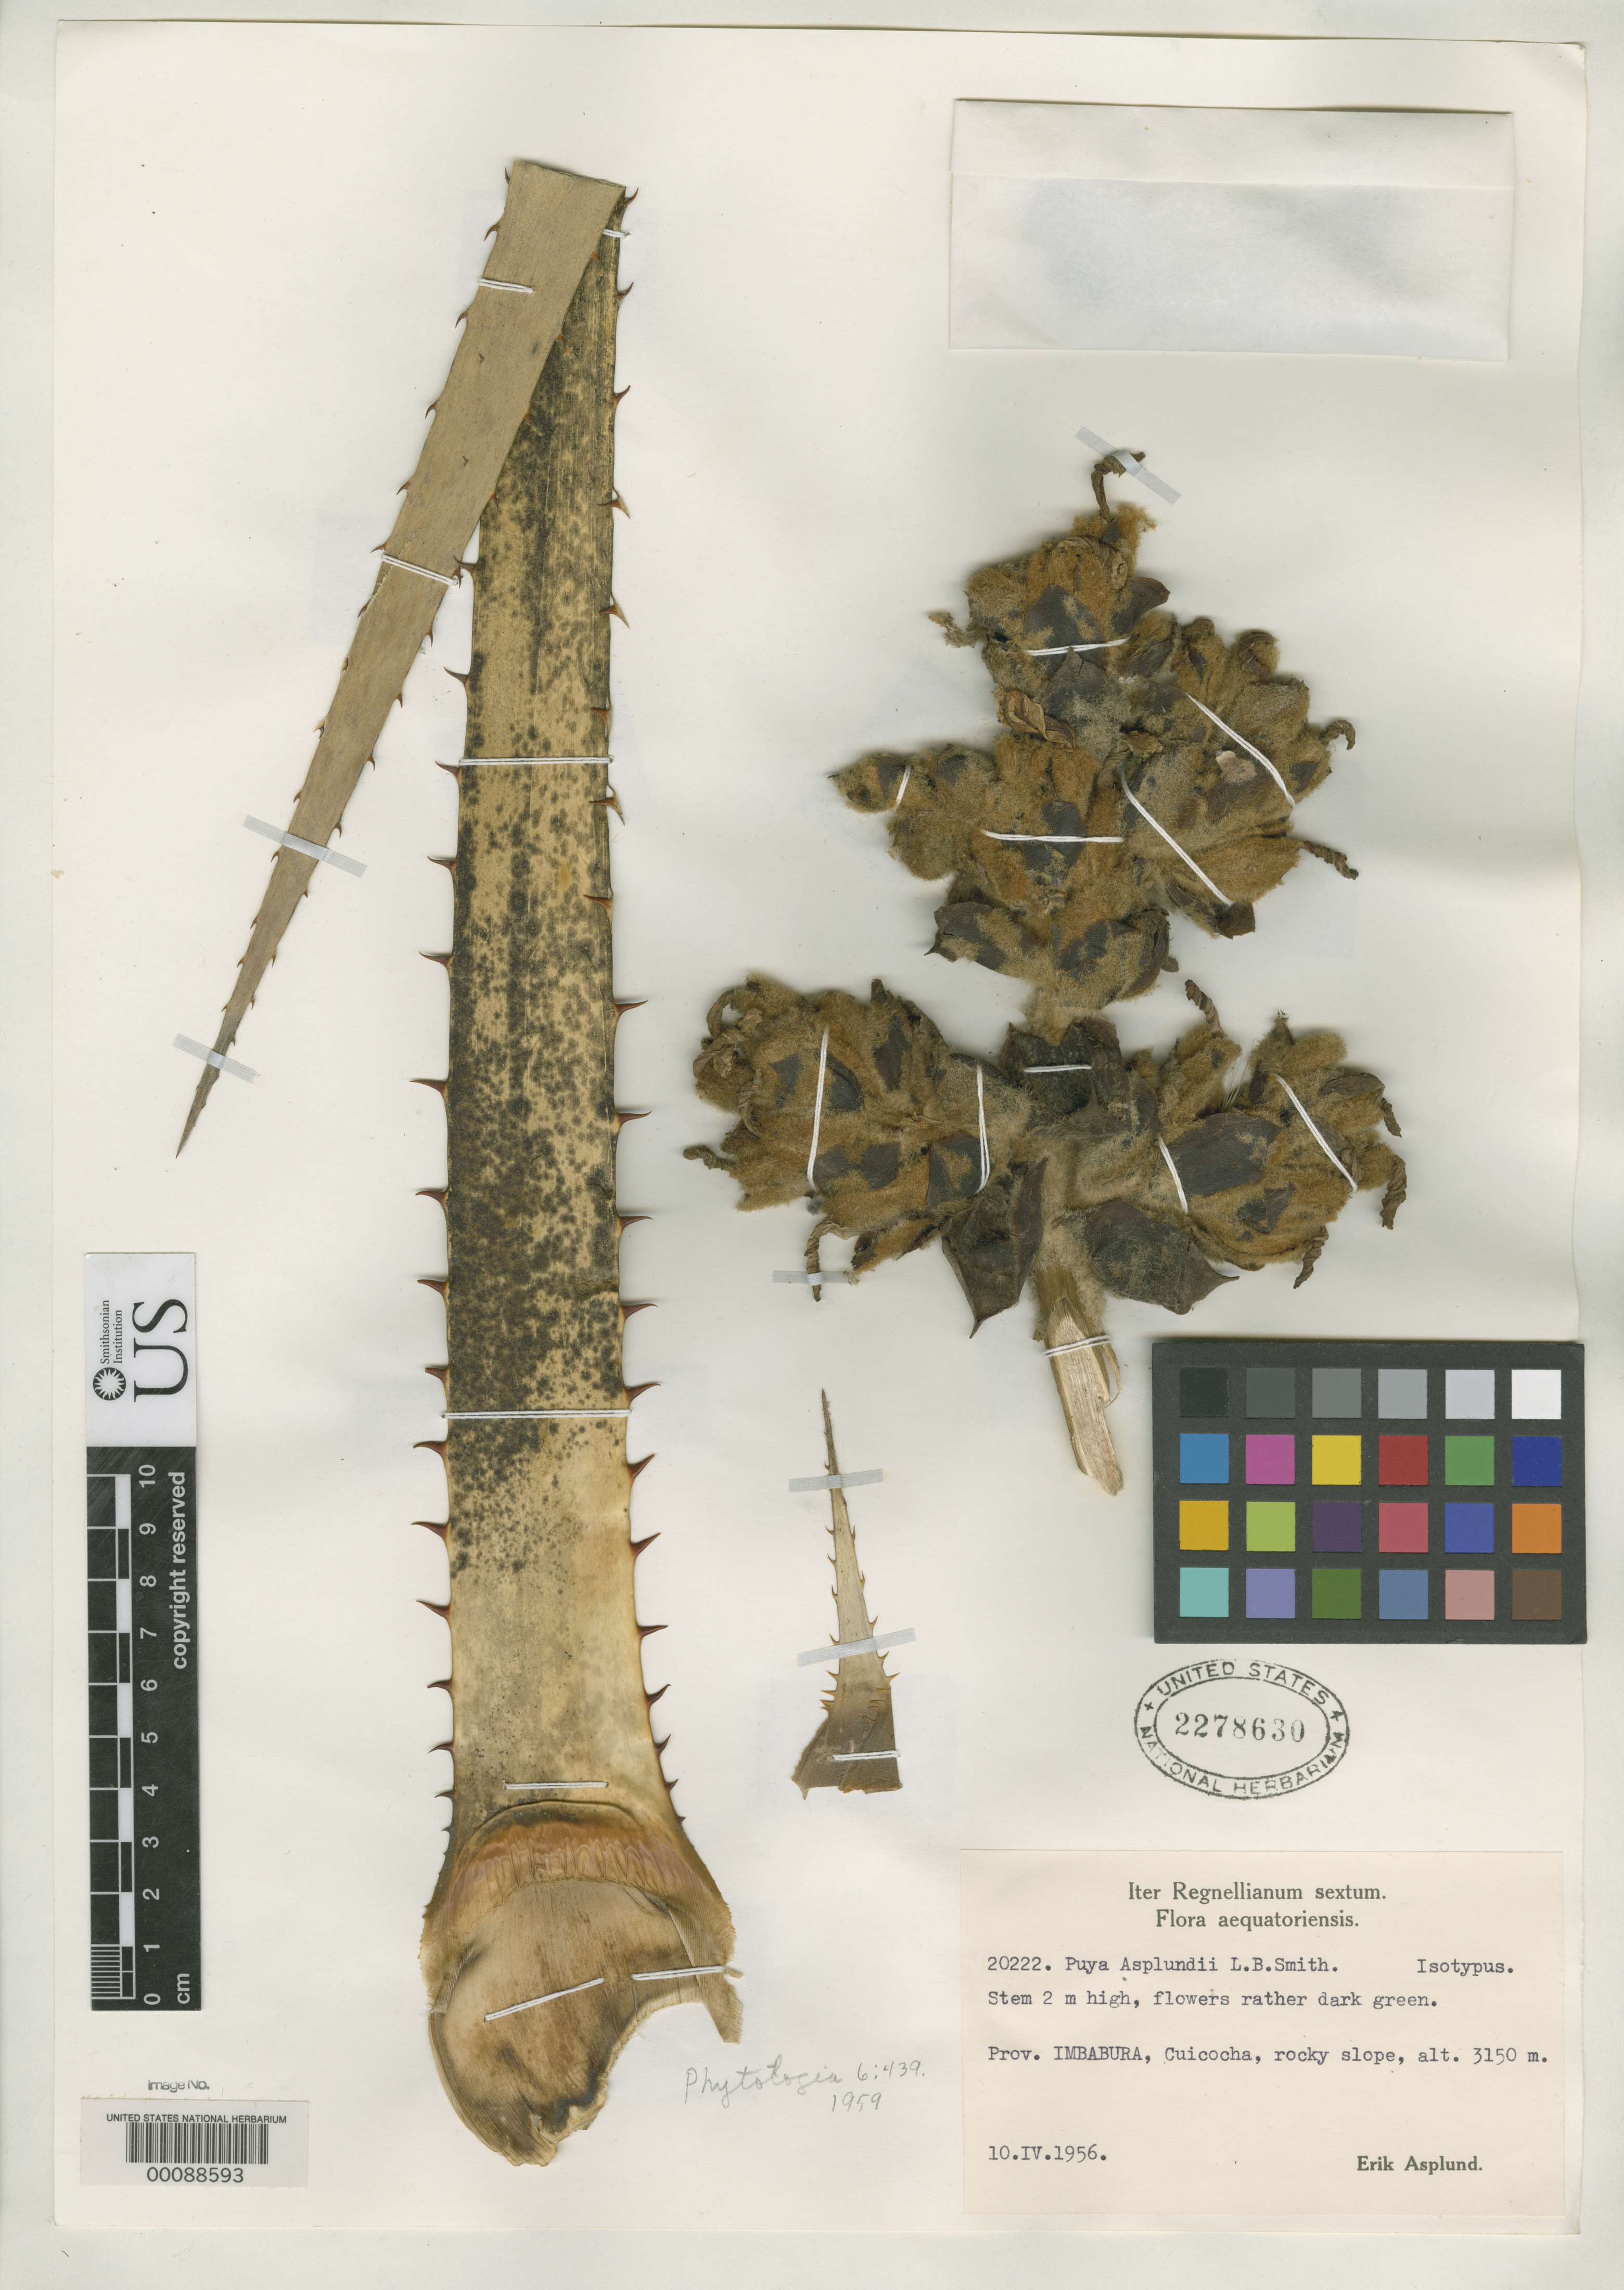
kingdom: Plantae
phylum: Tracheophyta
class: Liliopsida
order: Poales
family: Bromeliaceae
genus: Puya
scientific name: Puya asplundii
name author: L.B. Sm.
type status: Isotype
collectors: E. Asplund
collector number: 20222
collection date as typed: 10 Apr 1956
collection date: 1956-04-10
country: Ecuador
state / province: Imbabura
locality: Cuicocha.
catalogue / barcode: US 2278630